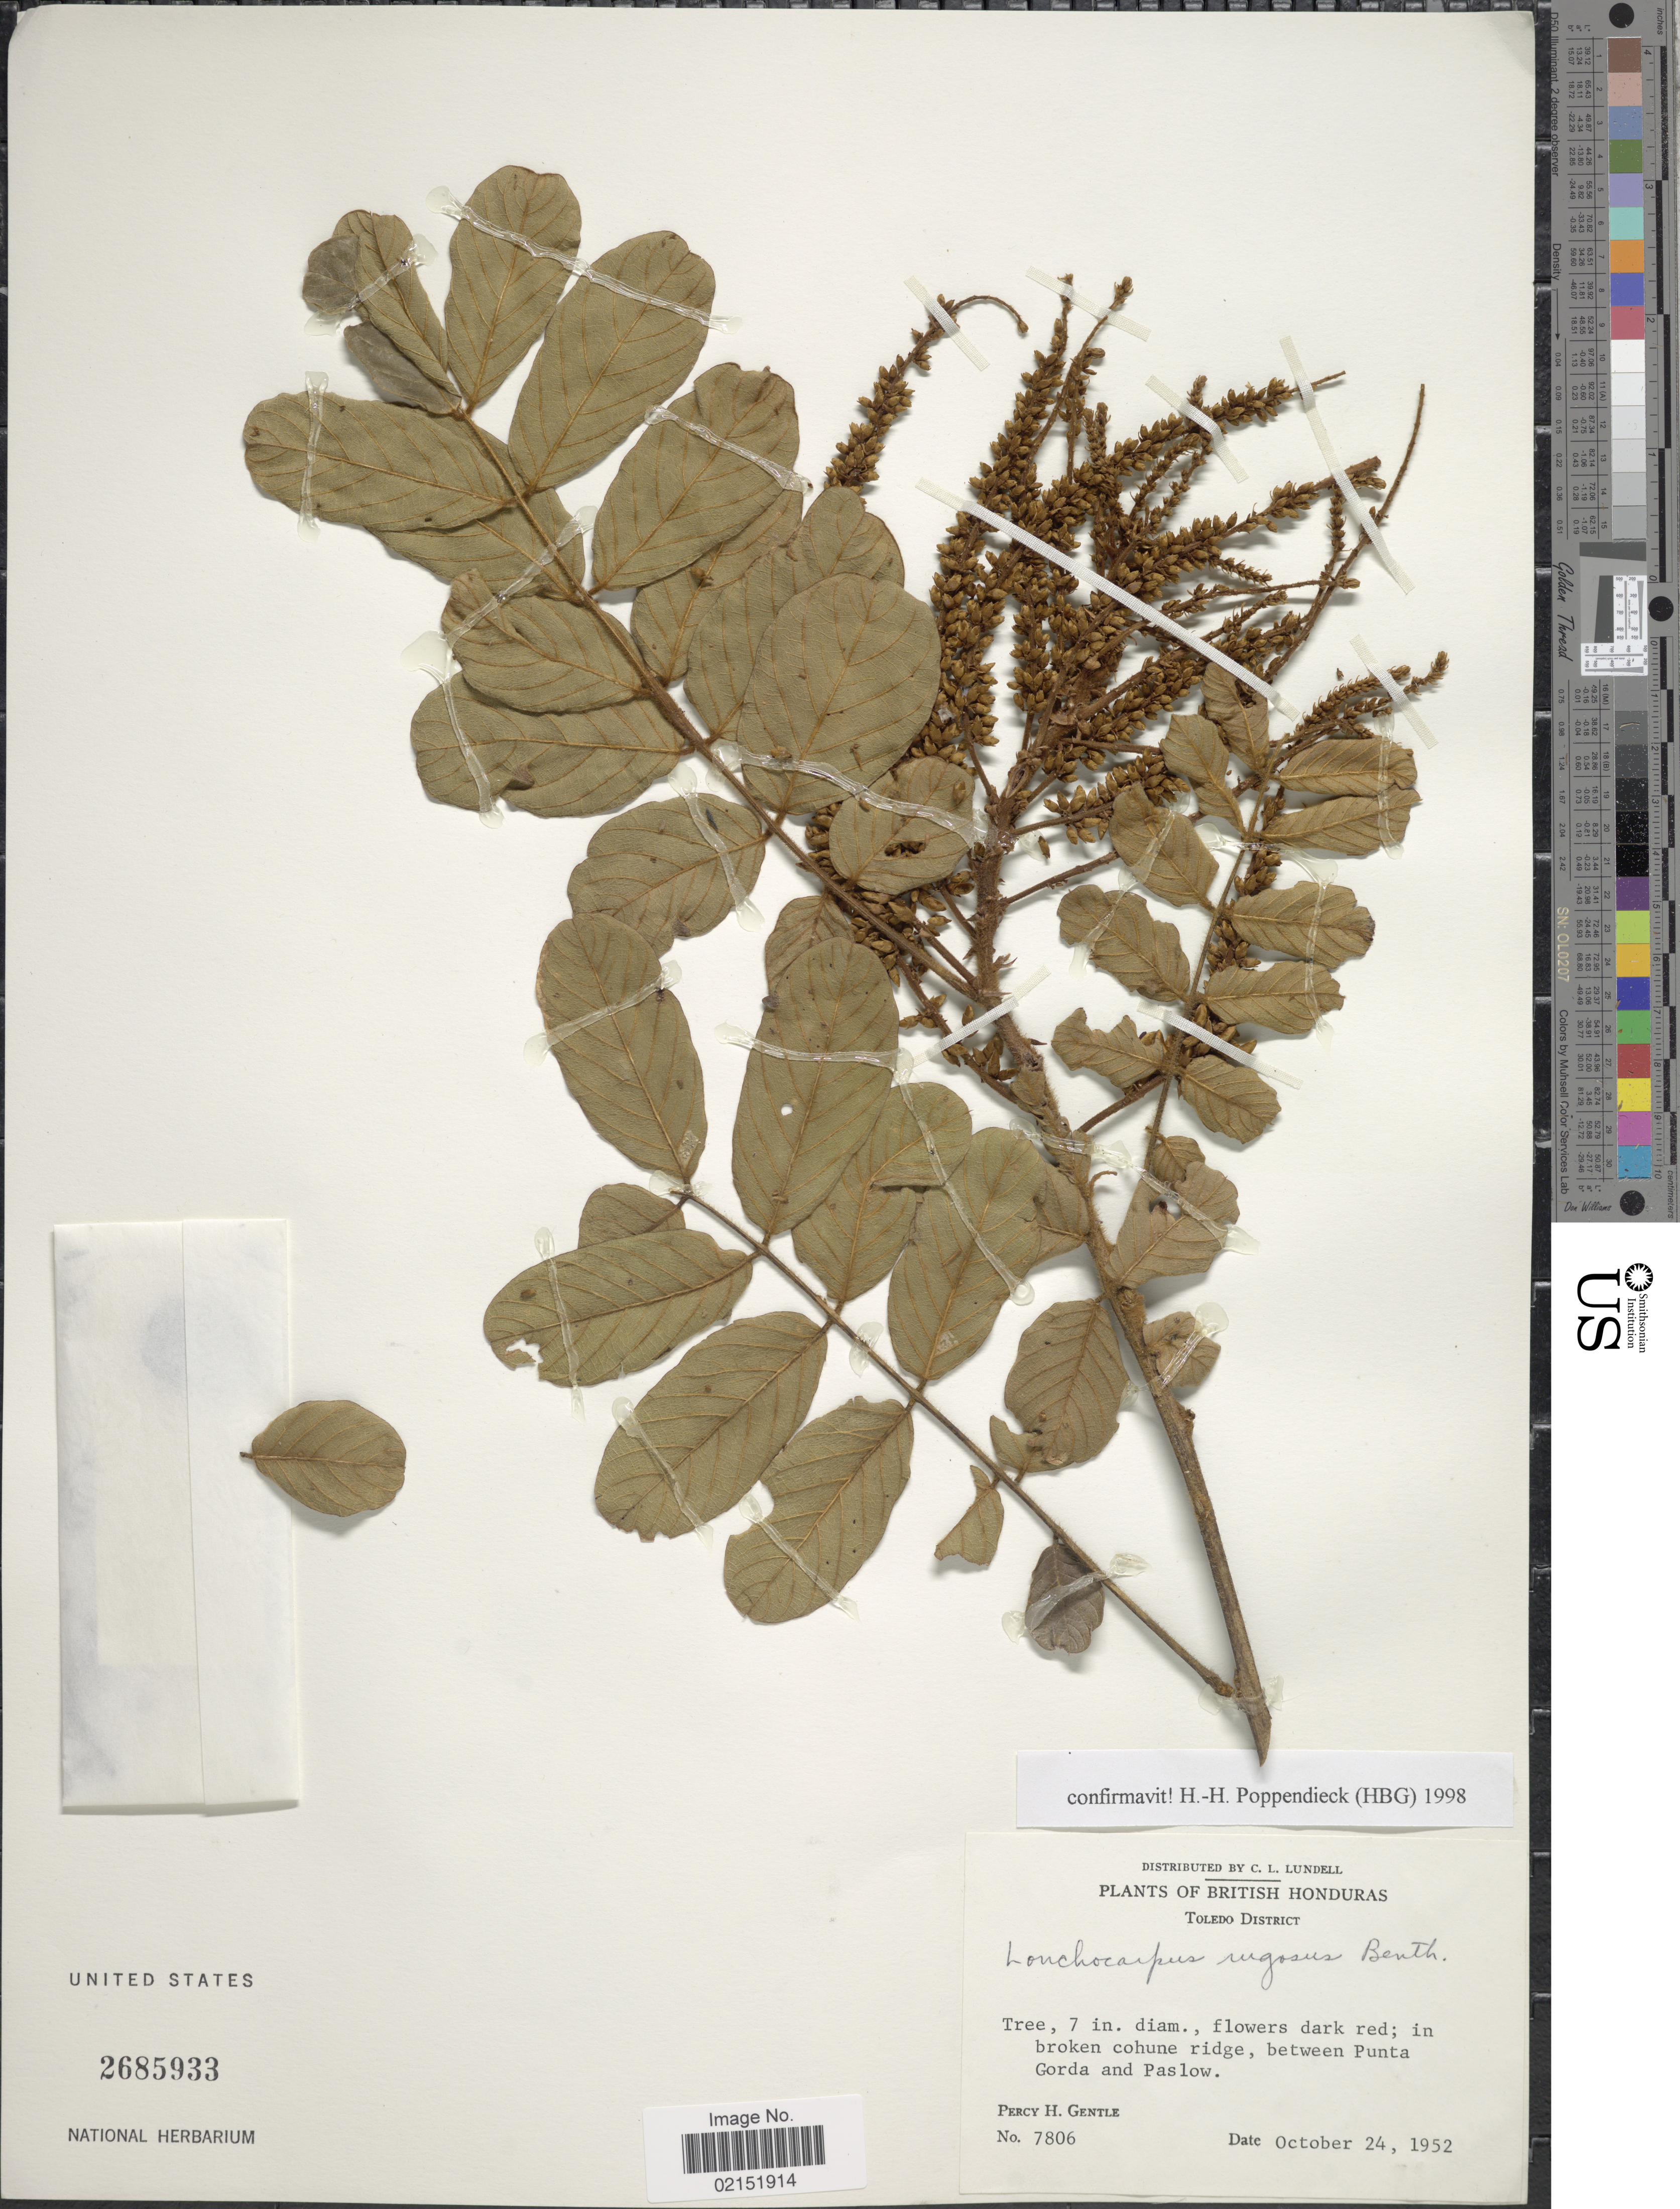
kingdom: Plantae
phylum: Tracheophyta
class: Magnoliopsida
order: Fabales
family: Fabaceae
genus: Lonchocarpus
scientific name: Lonchocarpus rugosus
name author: Benth.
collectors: P. H. Gentle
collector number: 7806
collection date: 1952-10-24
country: Belize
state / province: Toledo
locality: British Honduras, in broken cohune ridgem between Punta Gorda and Paslow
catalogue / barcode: US 2685933